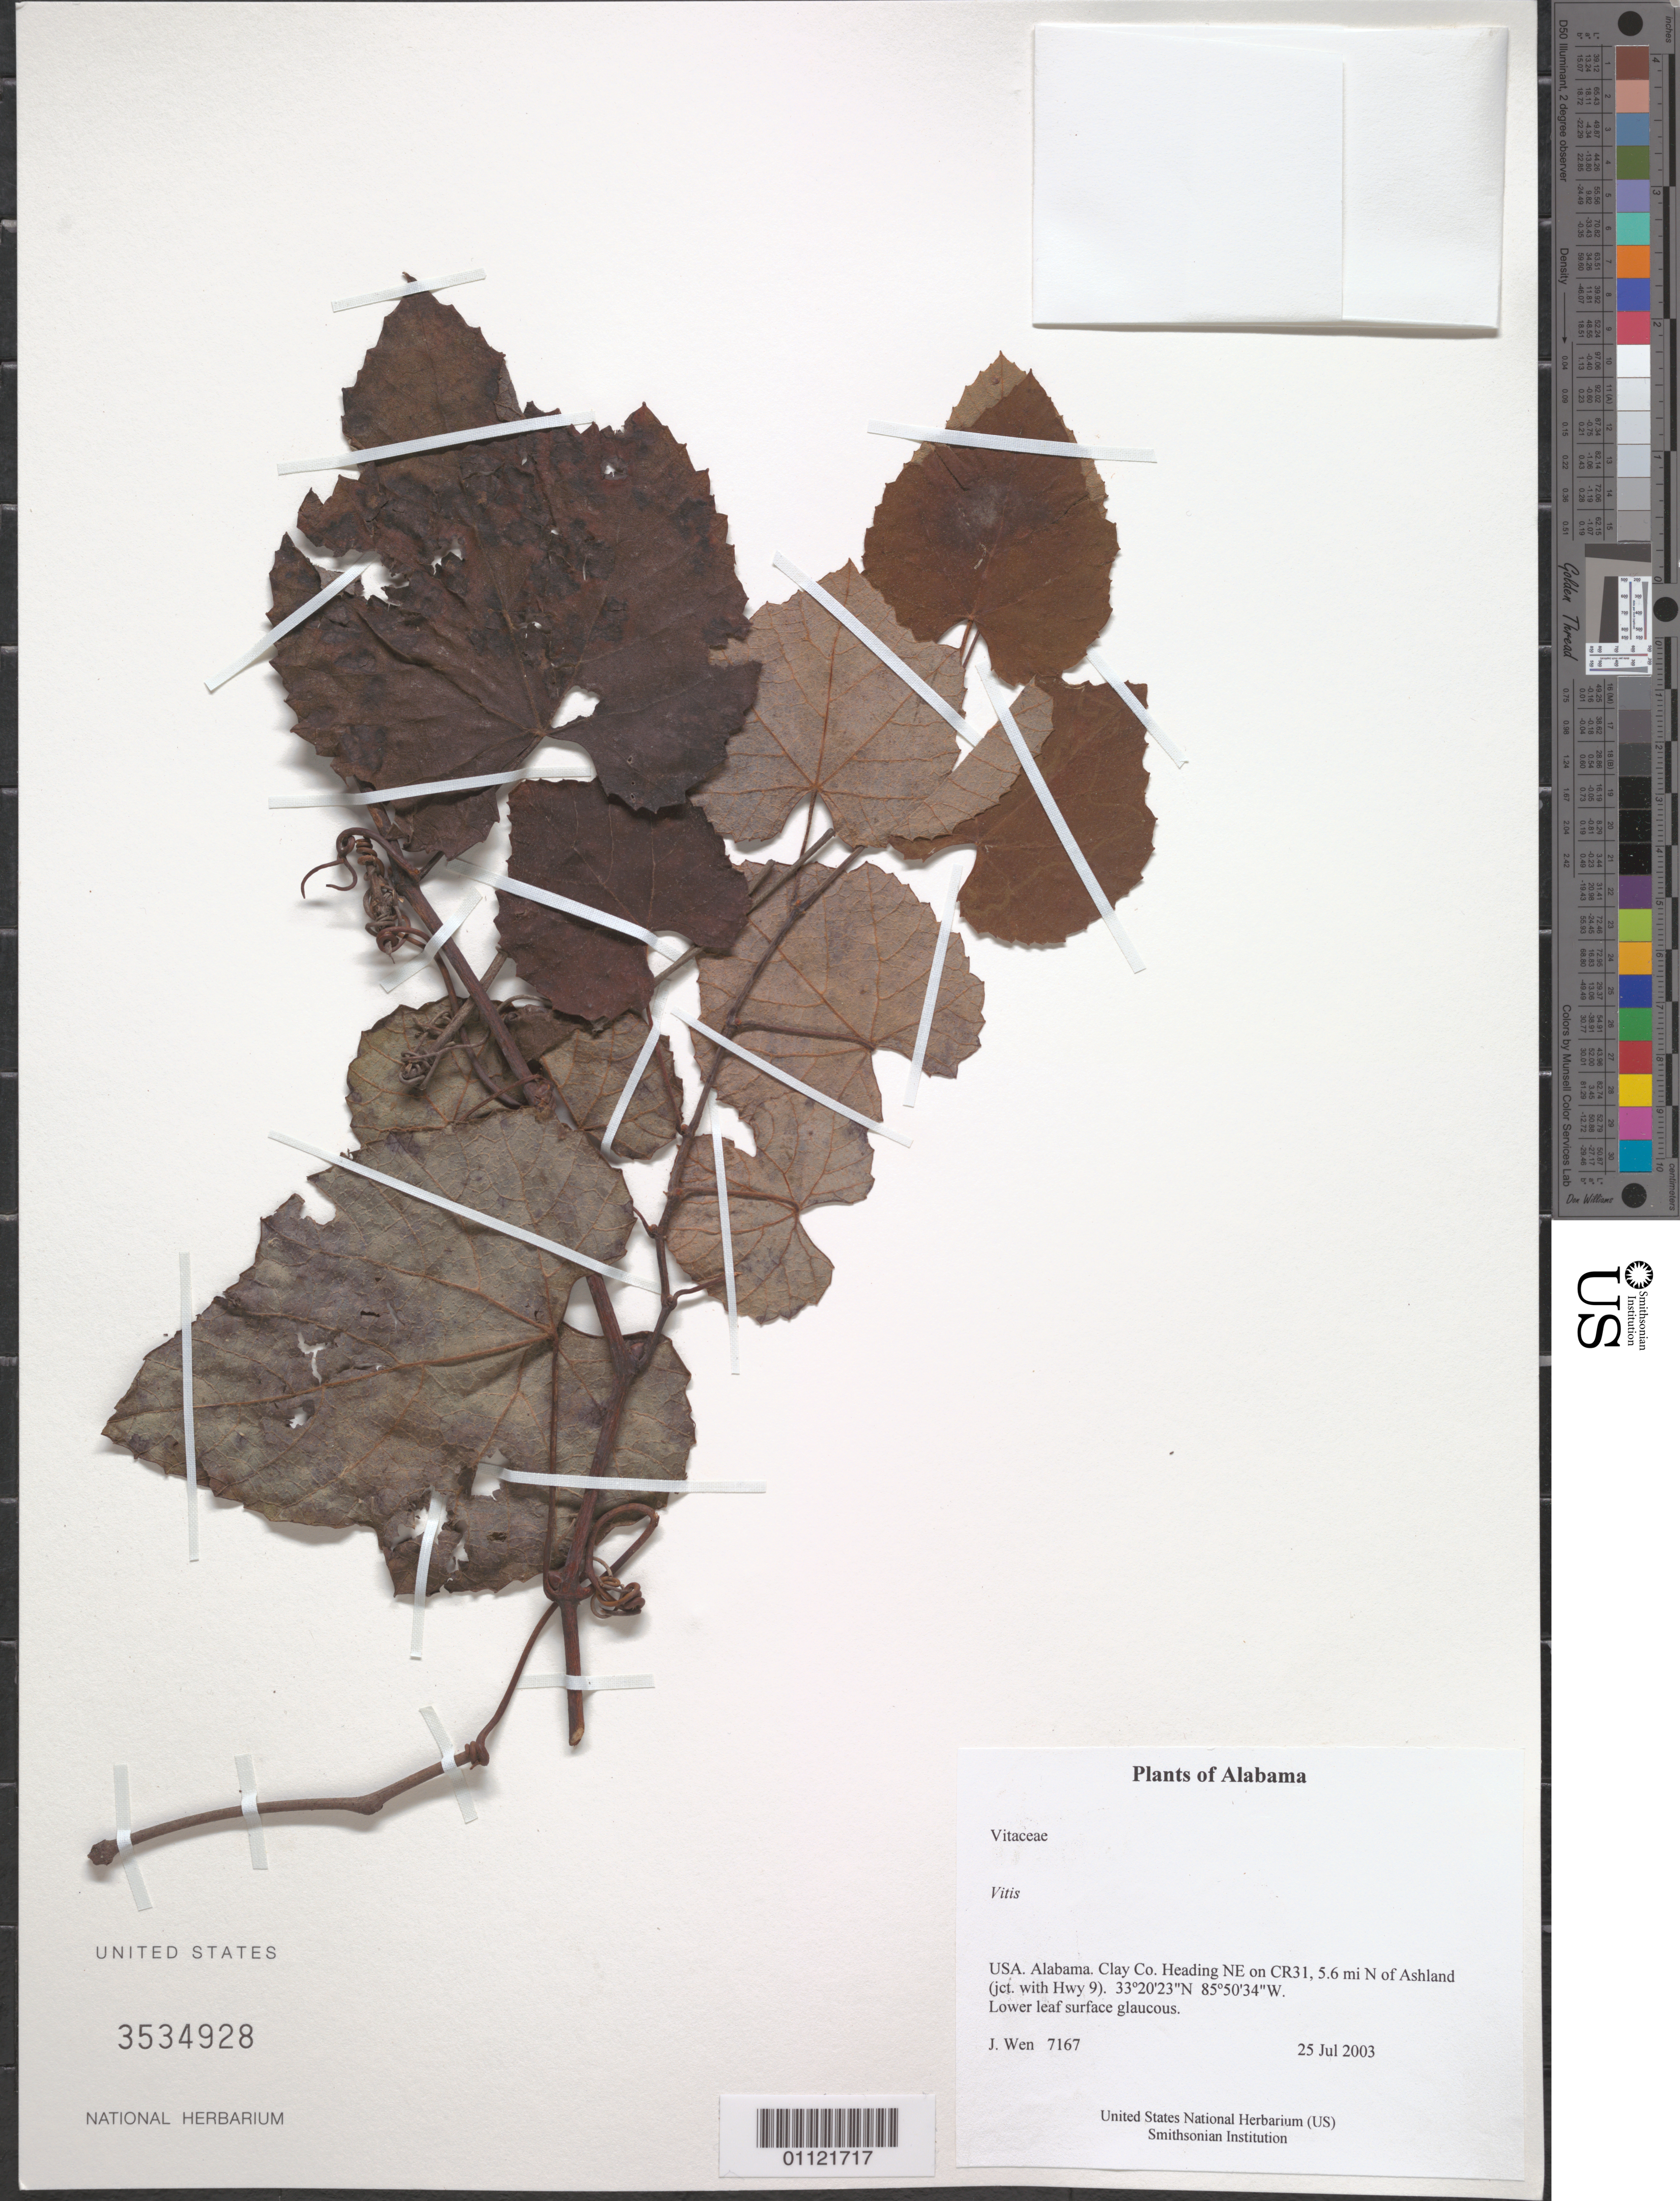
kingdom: Plantae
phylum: Tracheophyta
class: Magnoliopsida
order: Vitales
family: Vitaceae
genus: Vitis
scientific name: Vitis sp.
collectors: J. Wen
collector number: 7167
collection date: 2003-07-25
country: United States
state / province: Alabama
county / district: Clay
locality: Heading NE on CR31, 5.6 mi N of Ashland (jct. with Hwy 9).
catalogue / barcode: US 3534928